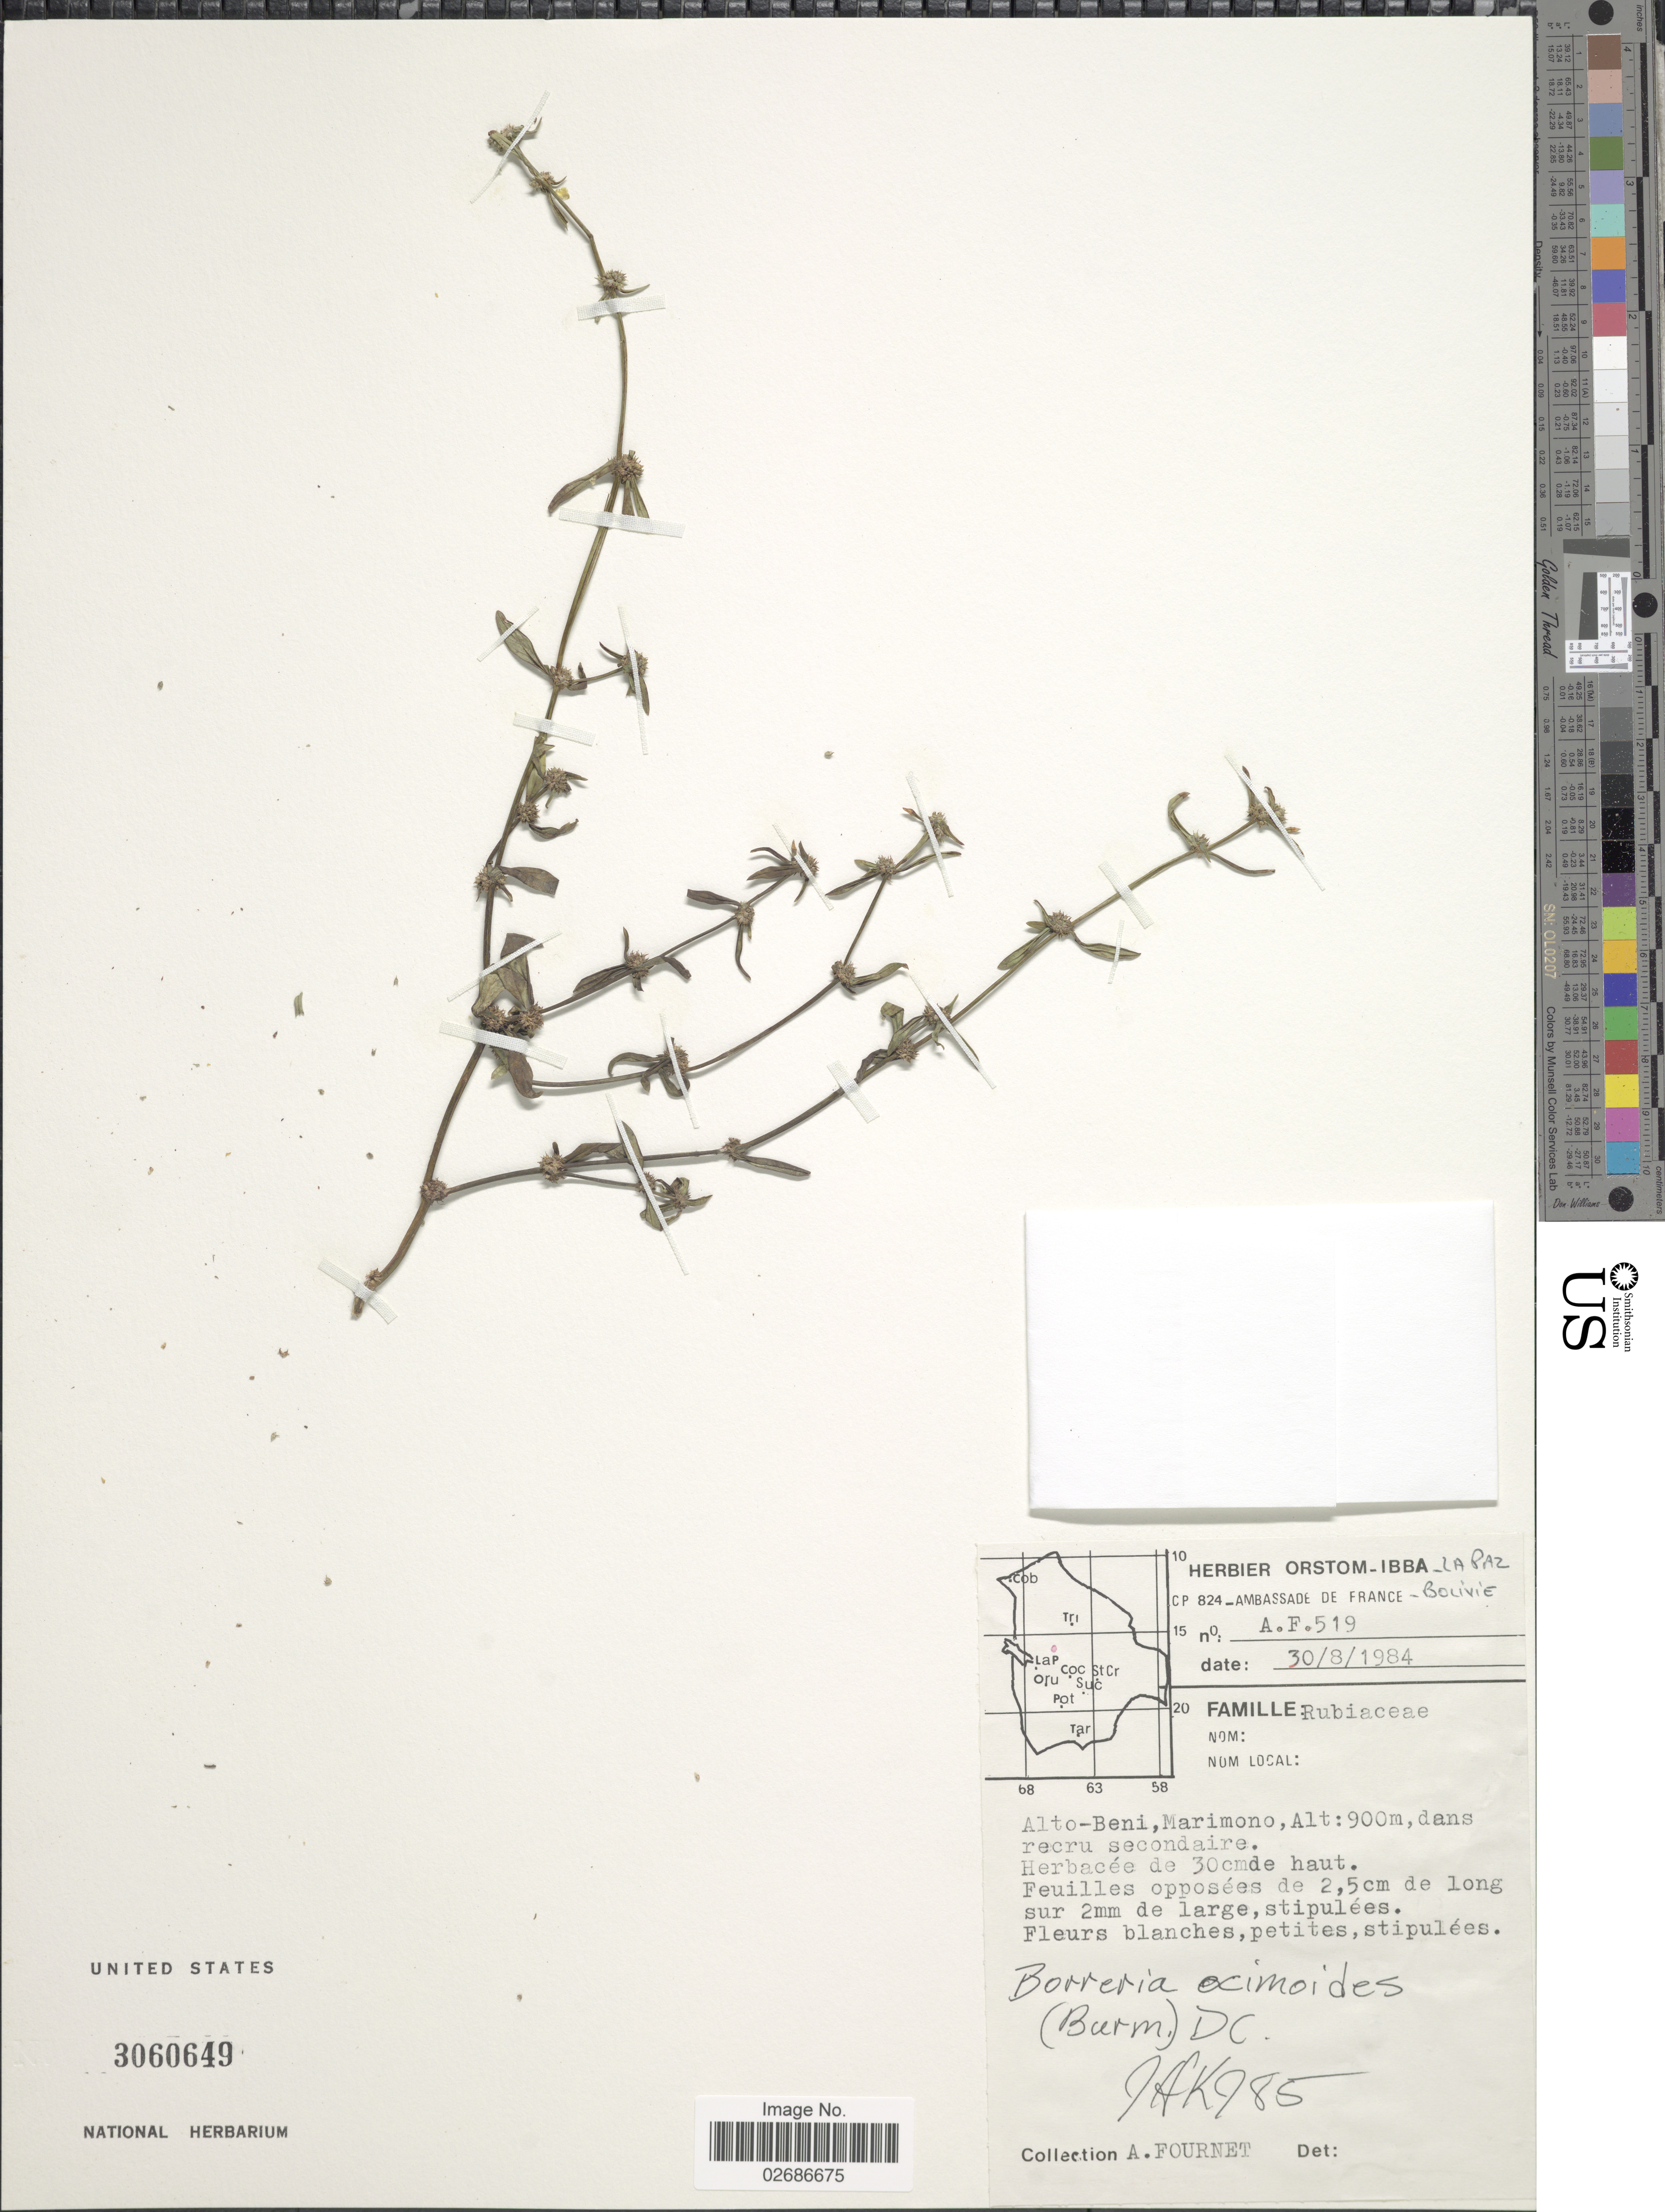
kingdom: Plantae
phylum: Tracheophyta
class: Magnoliopsida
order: Gentianales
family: Rubiaceae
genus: Borreria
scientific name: Borreria ocimoides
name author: (Burm. f.) DC.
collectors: A. Fournet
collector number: AF519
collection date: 1984-08-30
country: Bolivia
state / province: Beni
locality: Alto-Beni, Marimono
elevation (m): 900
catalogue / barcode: US 3060649